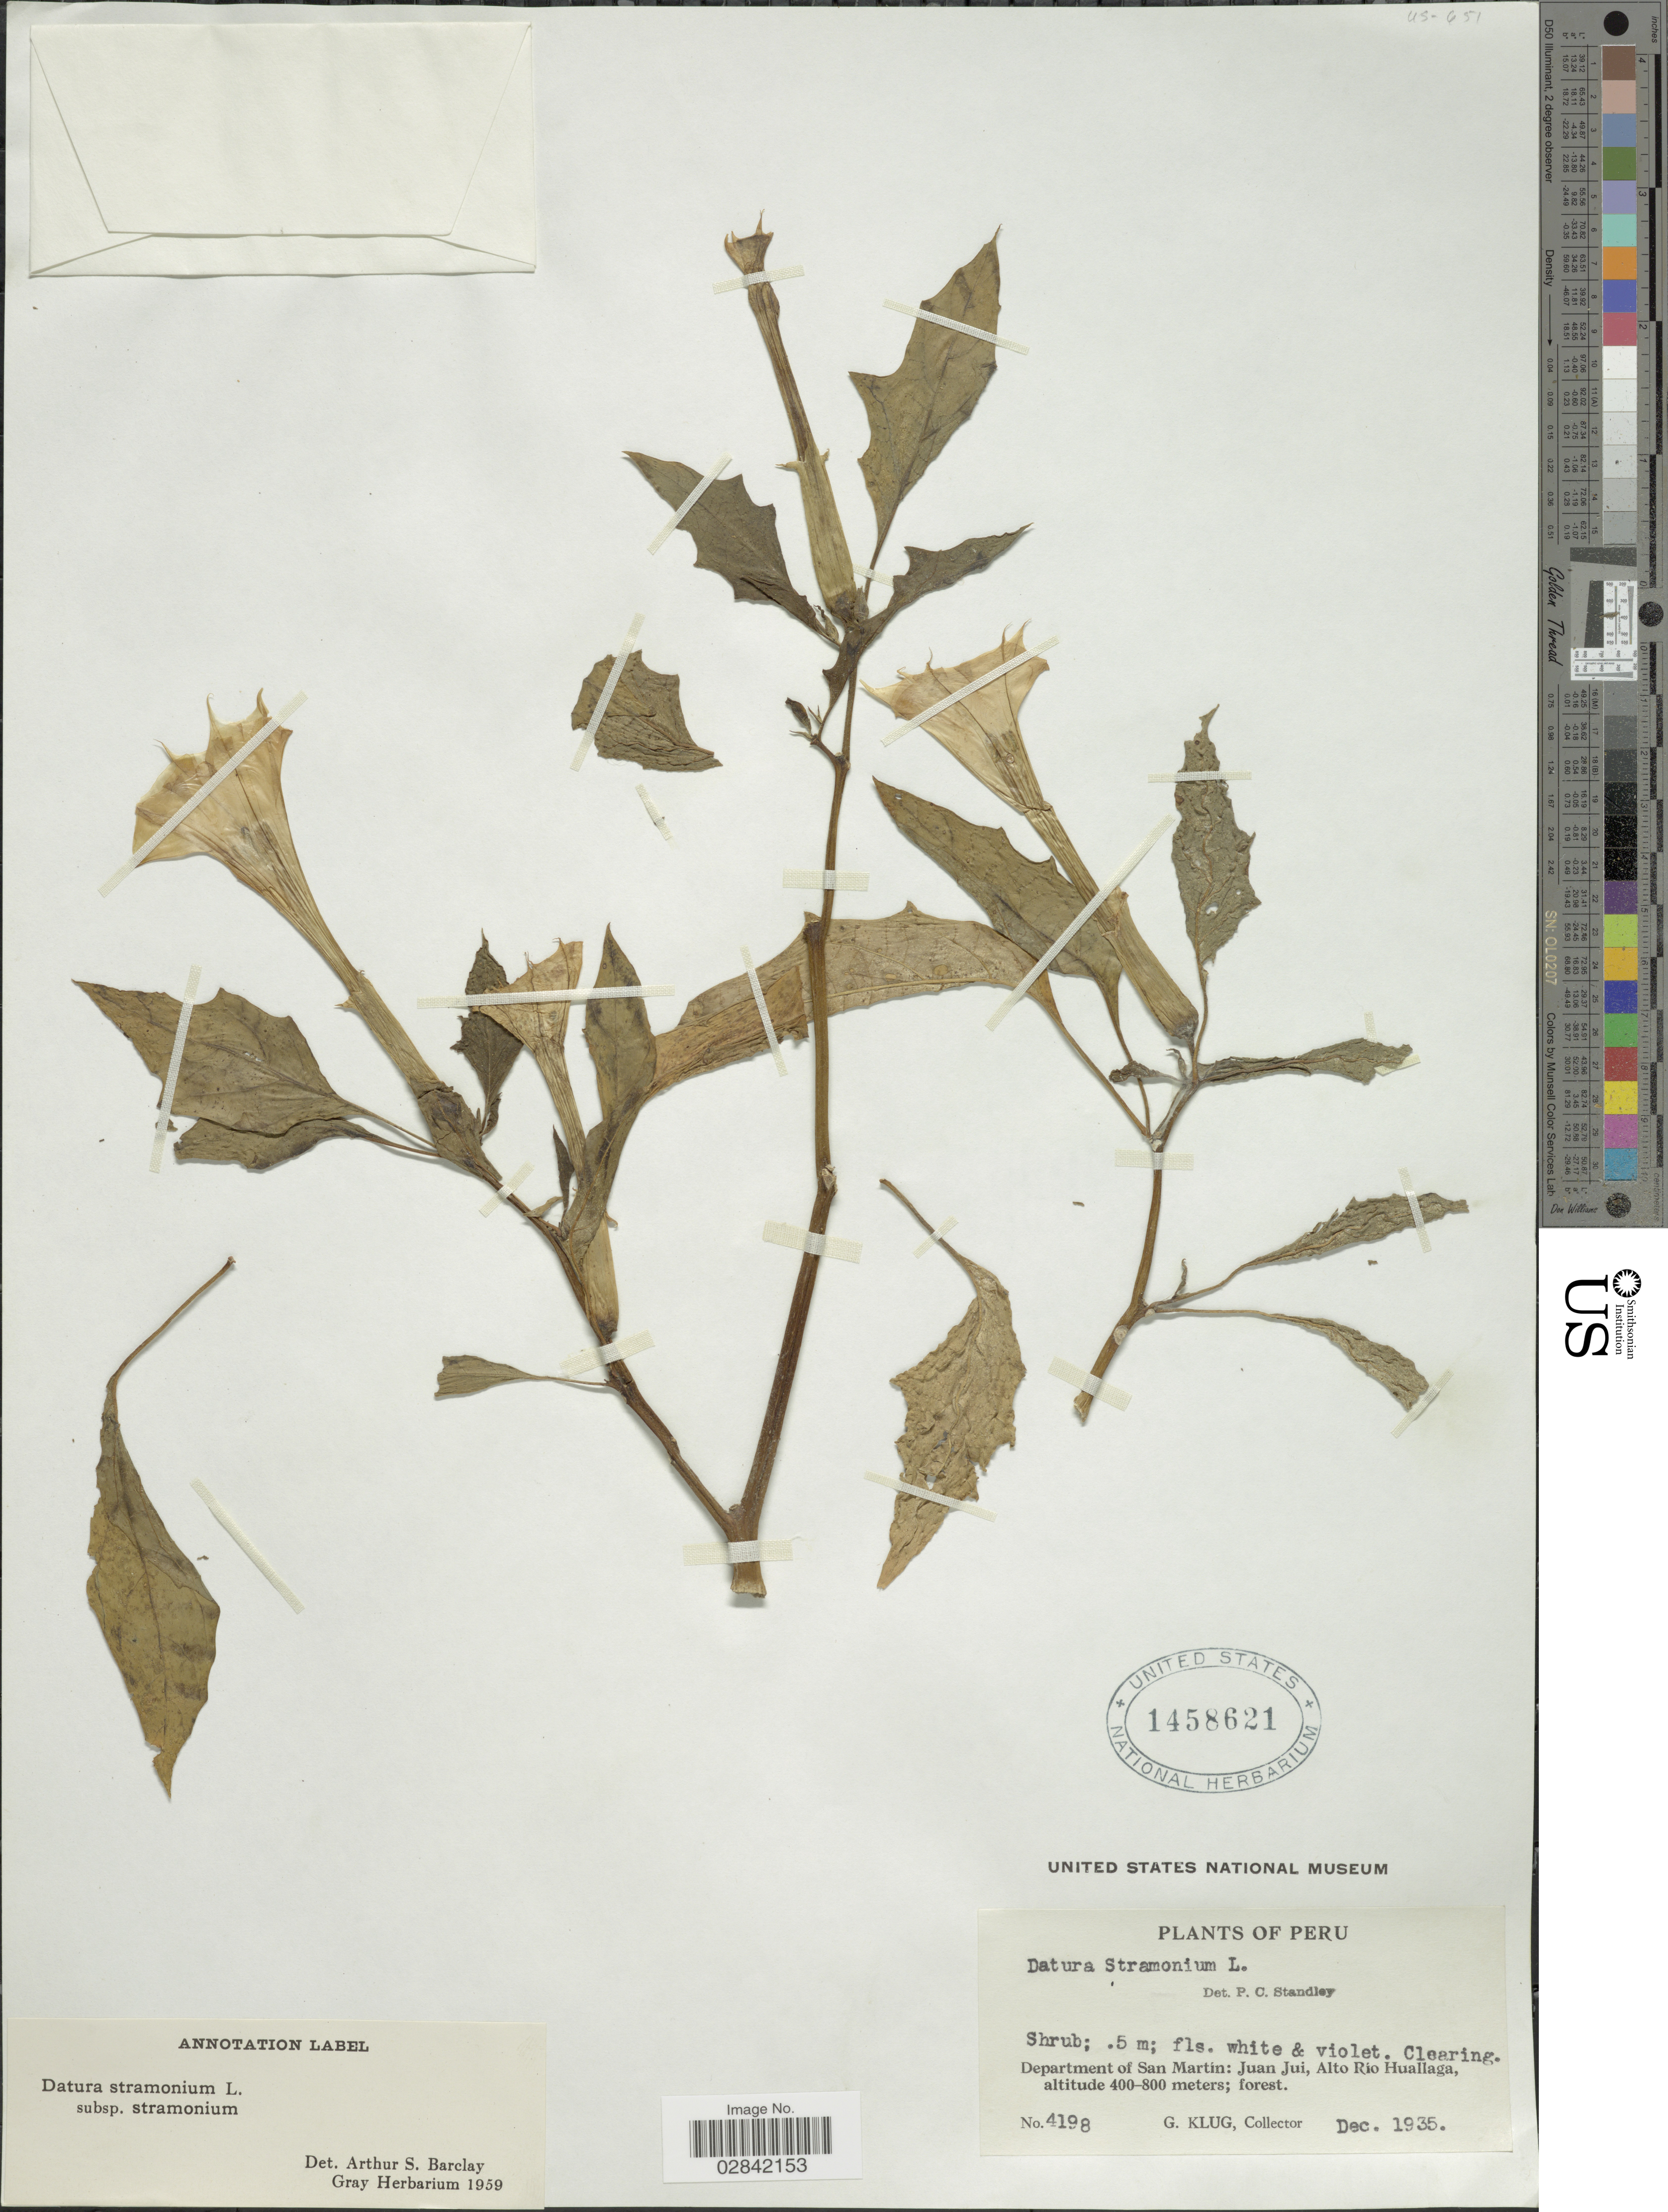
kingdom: Plantae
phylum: Tracheophyta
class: Magnoliopsida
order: Solanales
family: Solanaceae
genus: Datura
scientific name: Datura stramonium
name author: L.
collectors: G. Klug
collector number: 4198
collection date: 1935-12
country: Peru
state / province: San Martín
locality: Department of San Martín: Juan Jui, Alto Rio Huallaga.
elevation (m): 400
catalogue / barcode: US 1458621